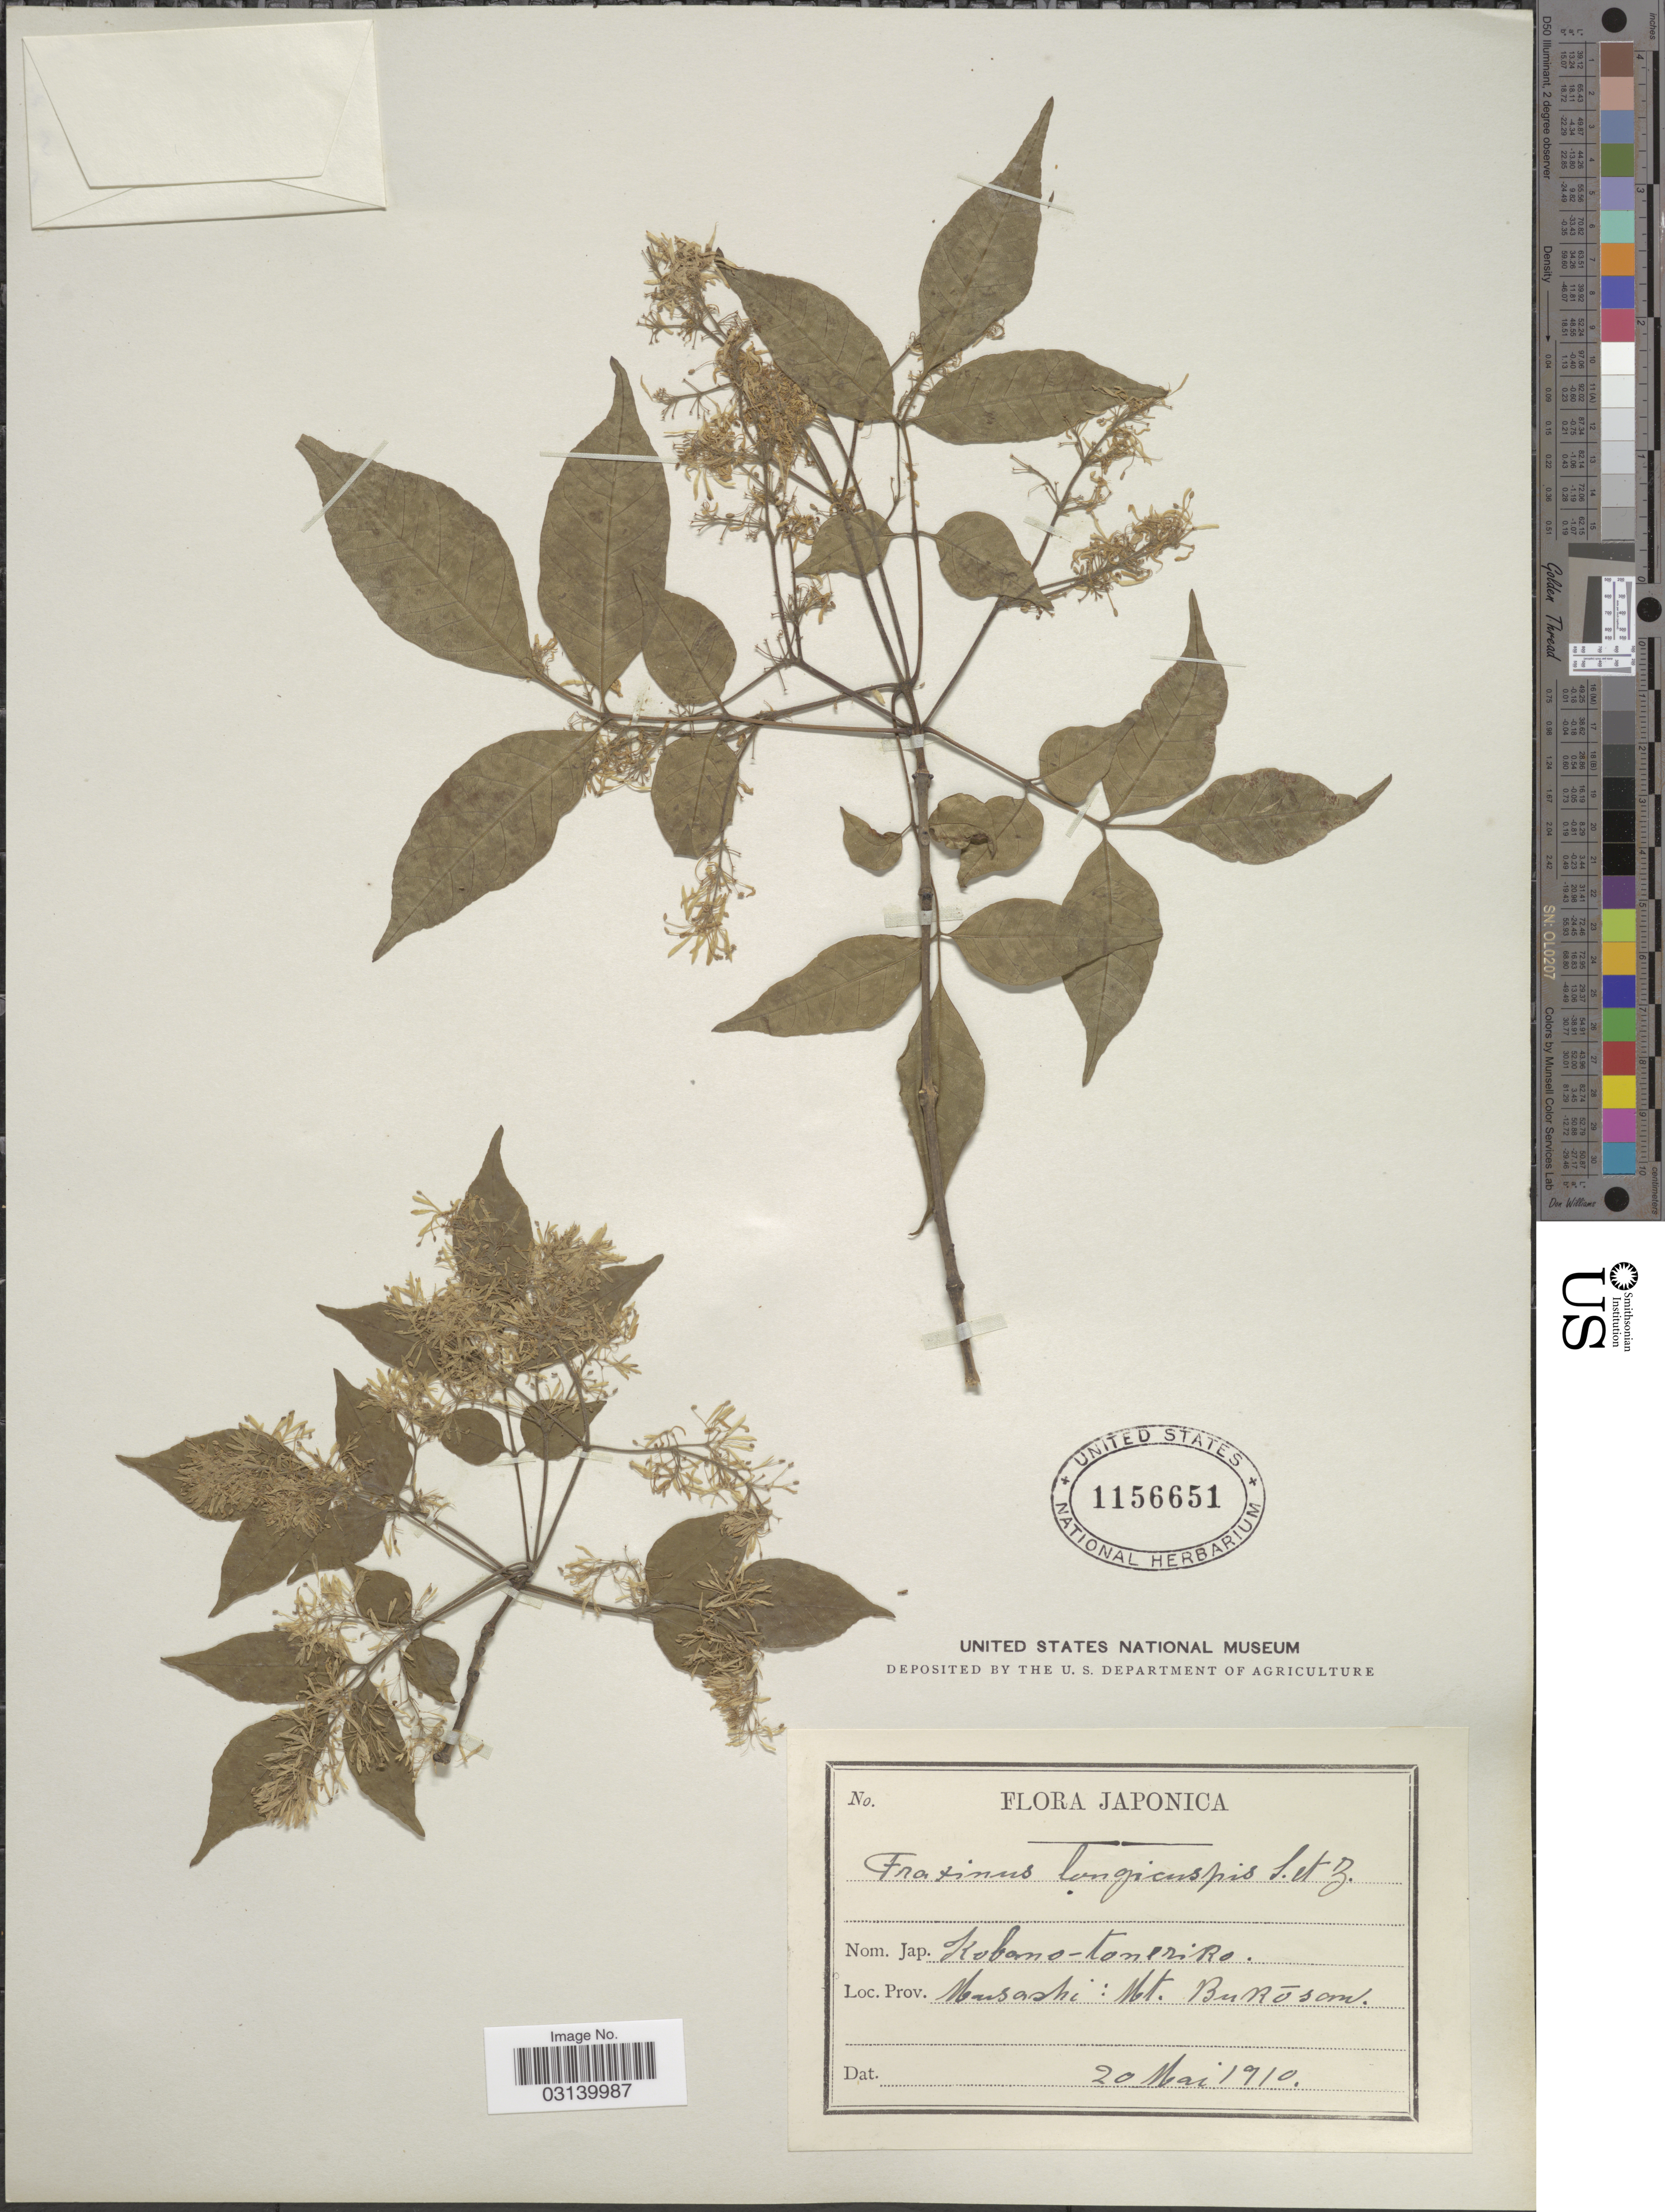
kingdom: Plantae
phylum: Tracheophyta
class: Magnoliopsida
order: Lamiales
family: Oleaceae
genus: Fraxinus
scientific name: Fraxinus longicuspis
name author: Siebold & Zucc.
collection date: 1910-05-20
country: Japan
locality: Musashi: Mt. Burõsom.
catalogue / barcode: US 1156651